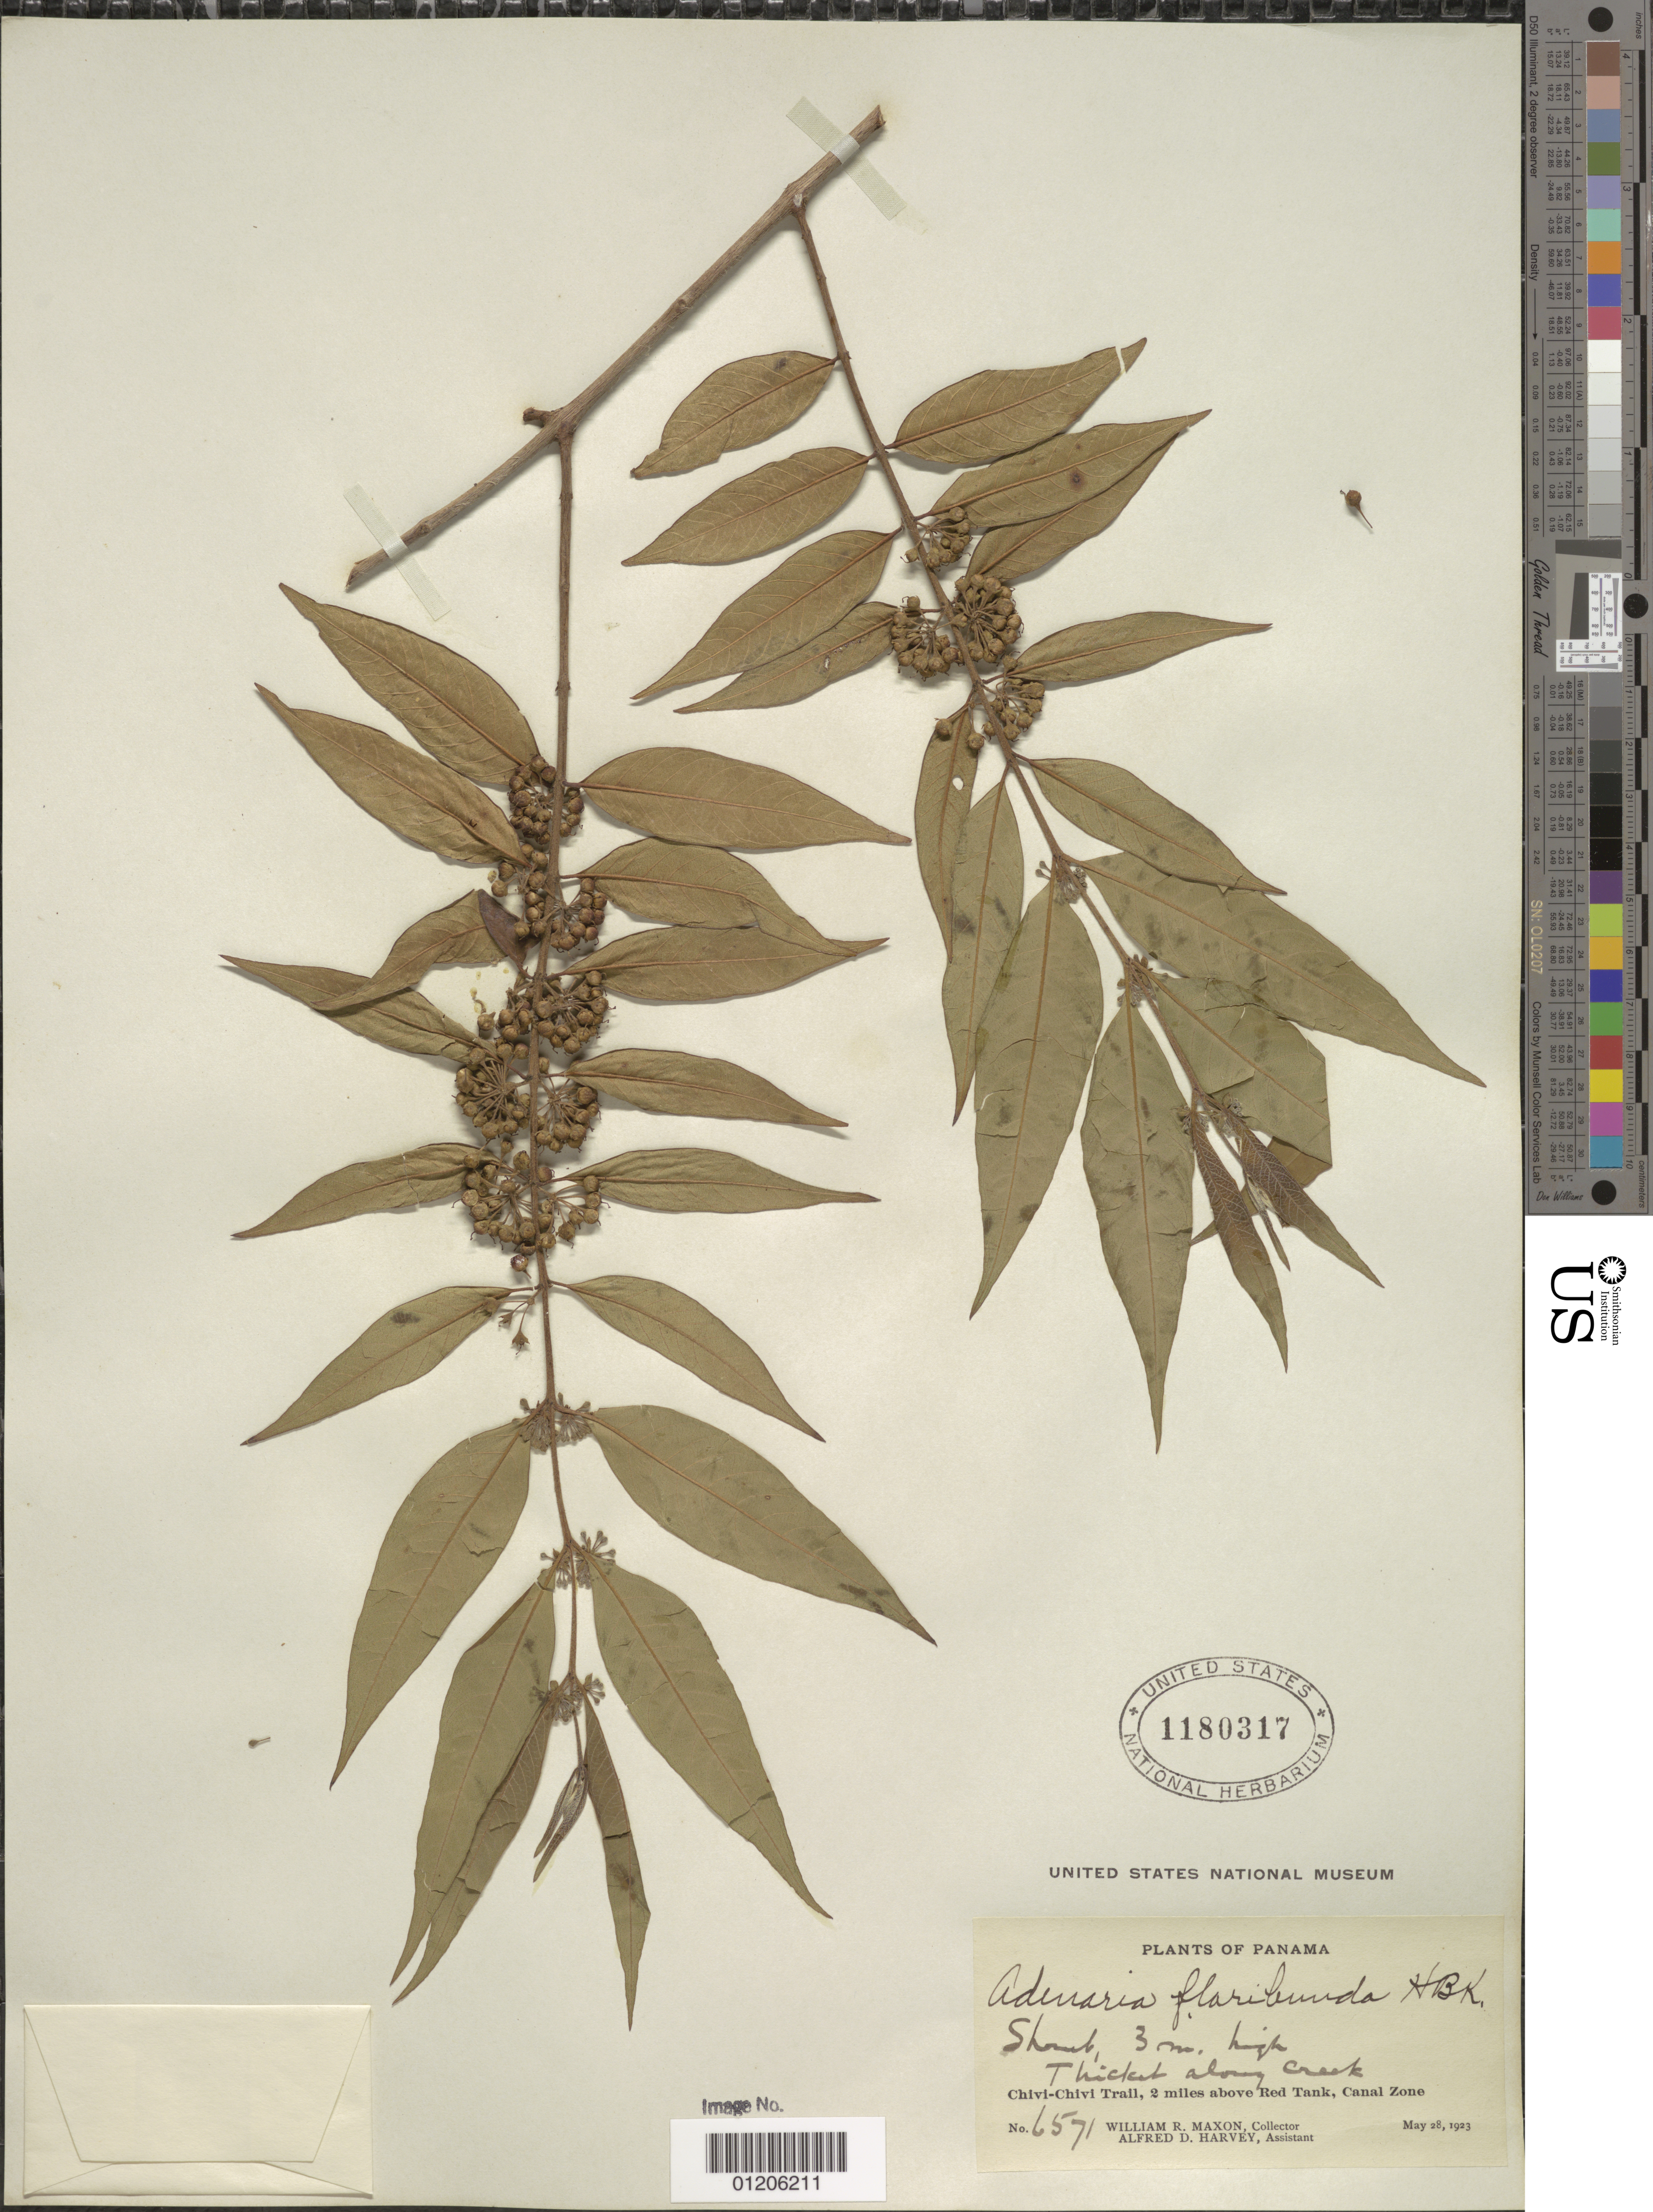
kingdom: Plantae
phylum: Tracheophyta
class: Magnoliopsida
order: Myrtales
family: Lythraceae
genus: Adenaria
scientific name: Adenaria floribunda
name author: Kunth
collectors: W. R. Maxon & A. D. Harvey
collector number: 6571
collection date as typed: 28 May 1923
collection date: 1923-05-28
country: Panama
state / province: Panamá Oeste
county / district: Canal Zone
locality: Chivi-Chivi Trail, 2 miles above Red Tank.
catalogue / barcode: US 1180317